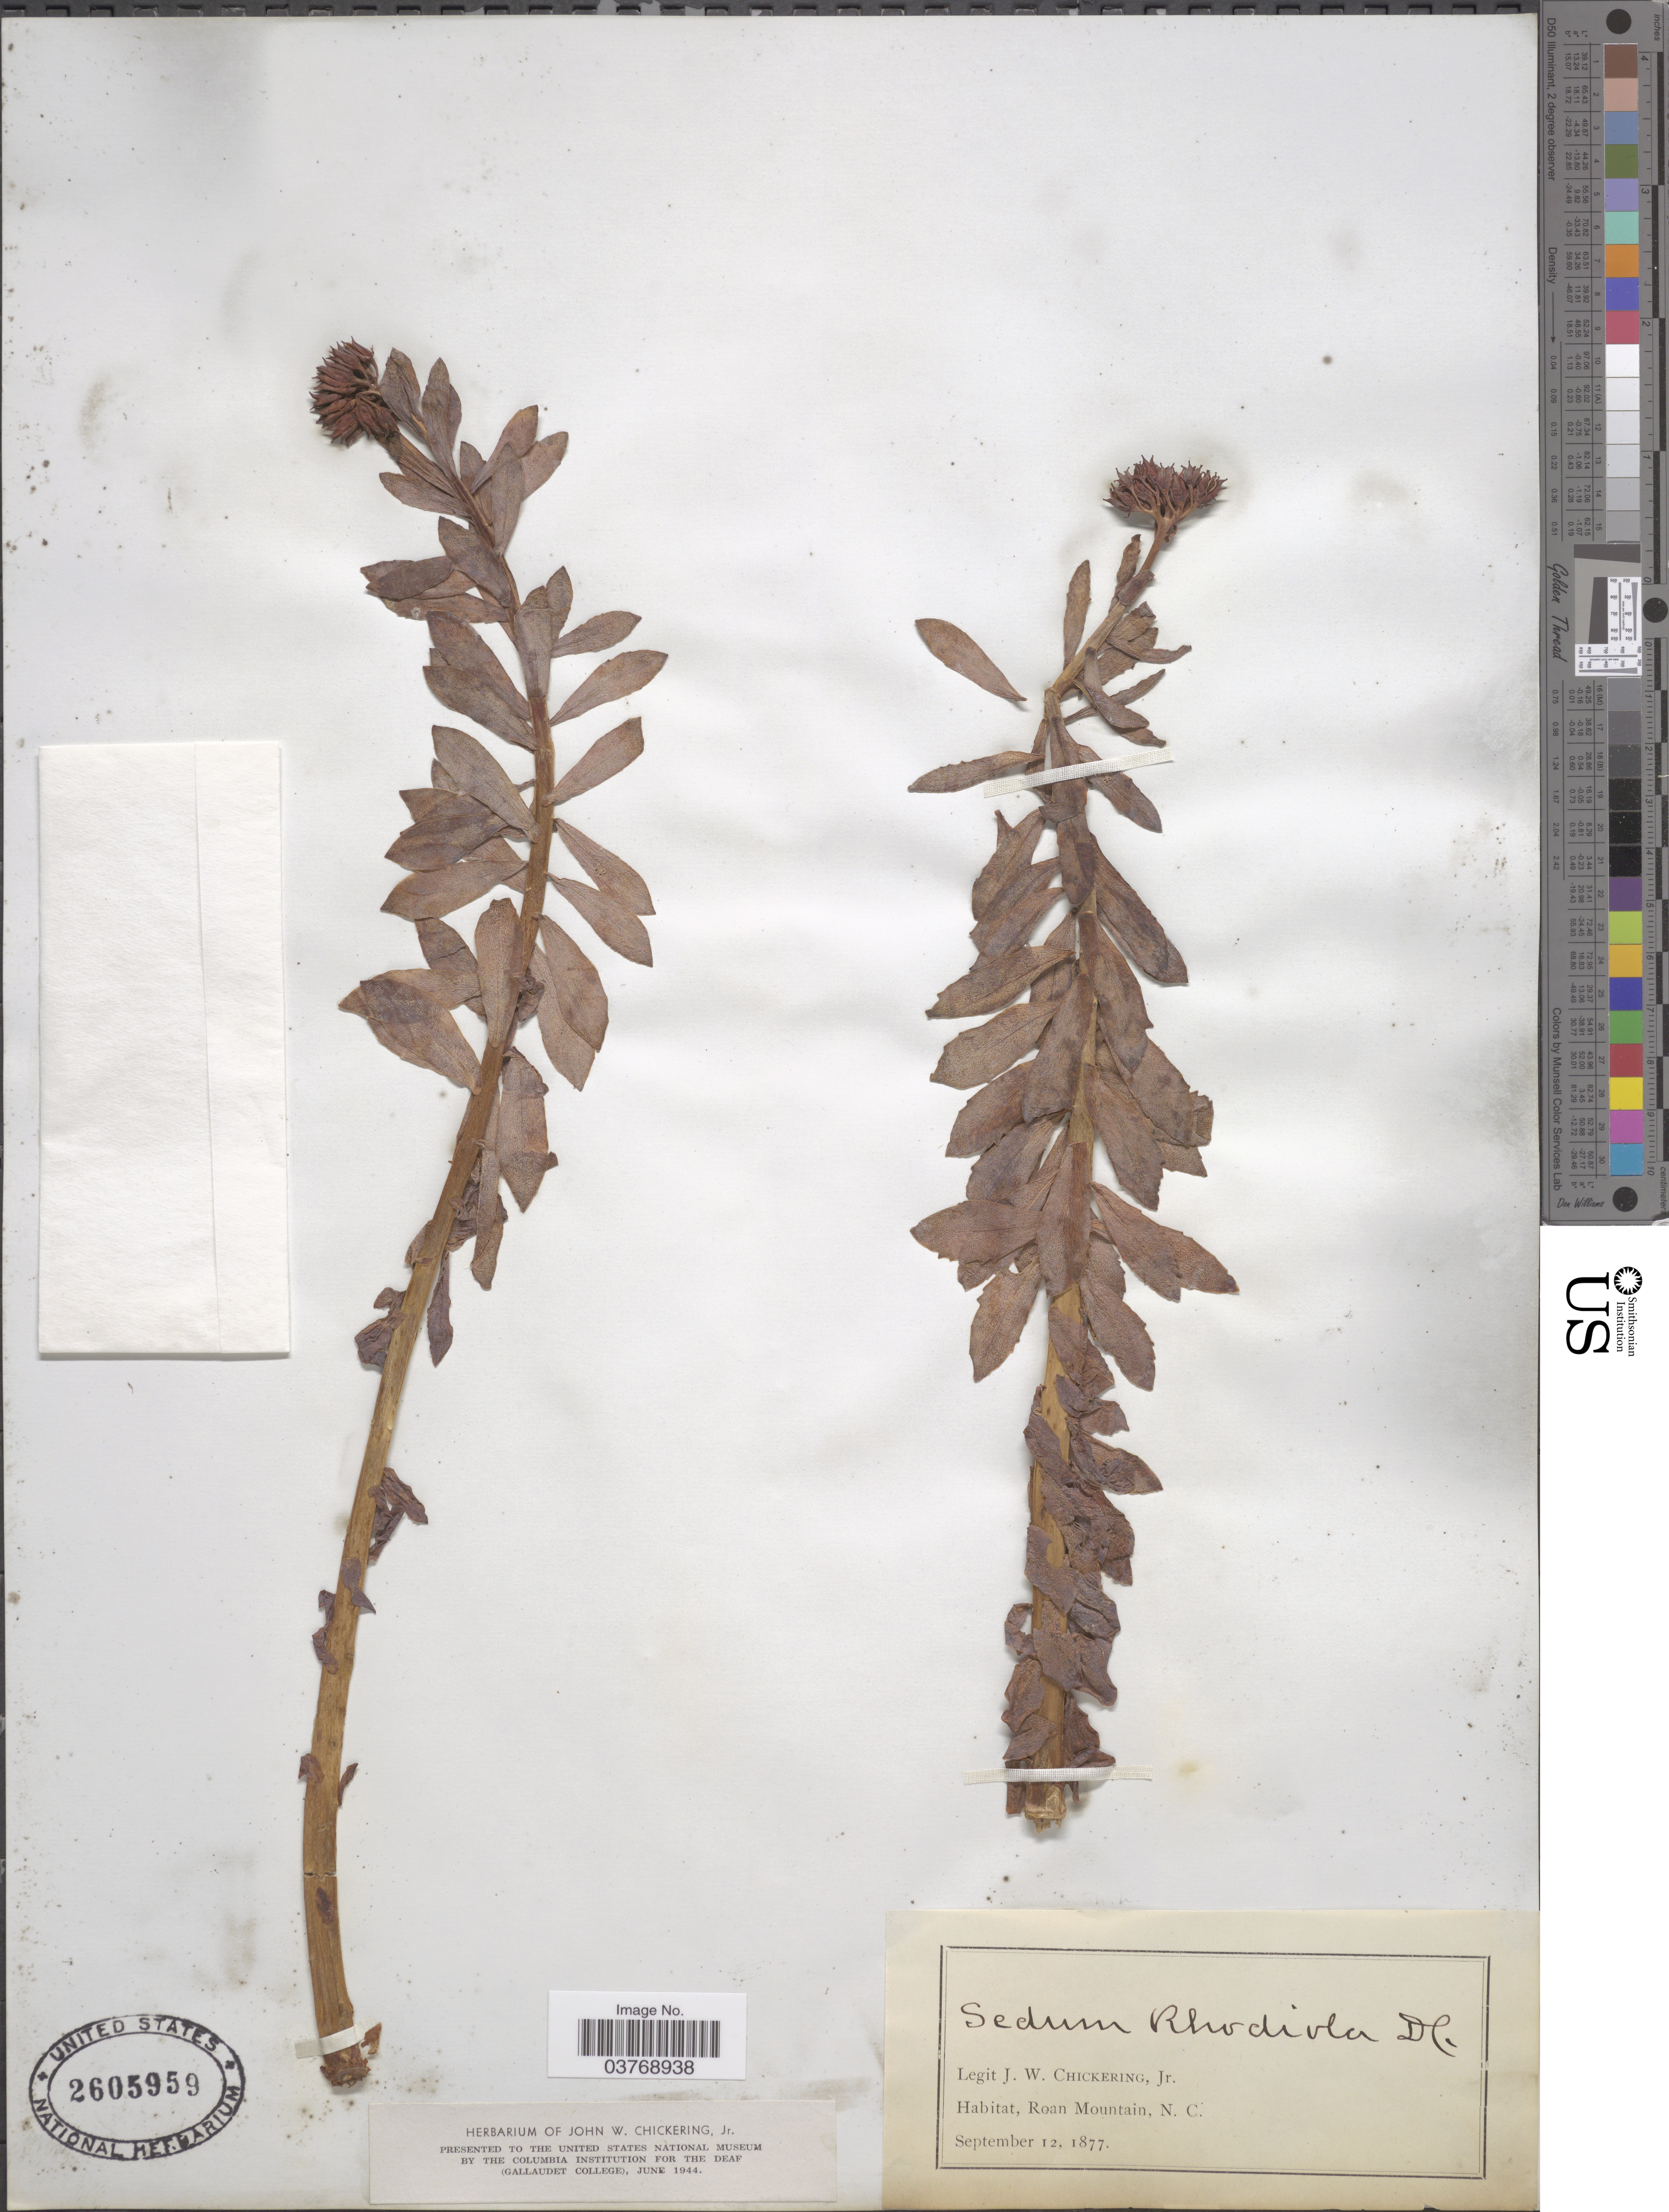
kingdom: Plantae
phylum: Tracheophyta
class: Magnoliopsida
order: Saxifragales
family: Crassulaceae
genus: Rhodiola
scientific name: Rhodiola rosea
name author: L.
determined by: Strong, Mark T., (BOT), Smithsonian Institution - National Museum of Natural History (UNITED STATES)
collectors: J. Chickering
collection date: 1877-09-12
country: United States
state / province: North Carolina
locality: Roan Mountain.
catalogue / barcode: US 2605959